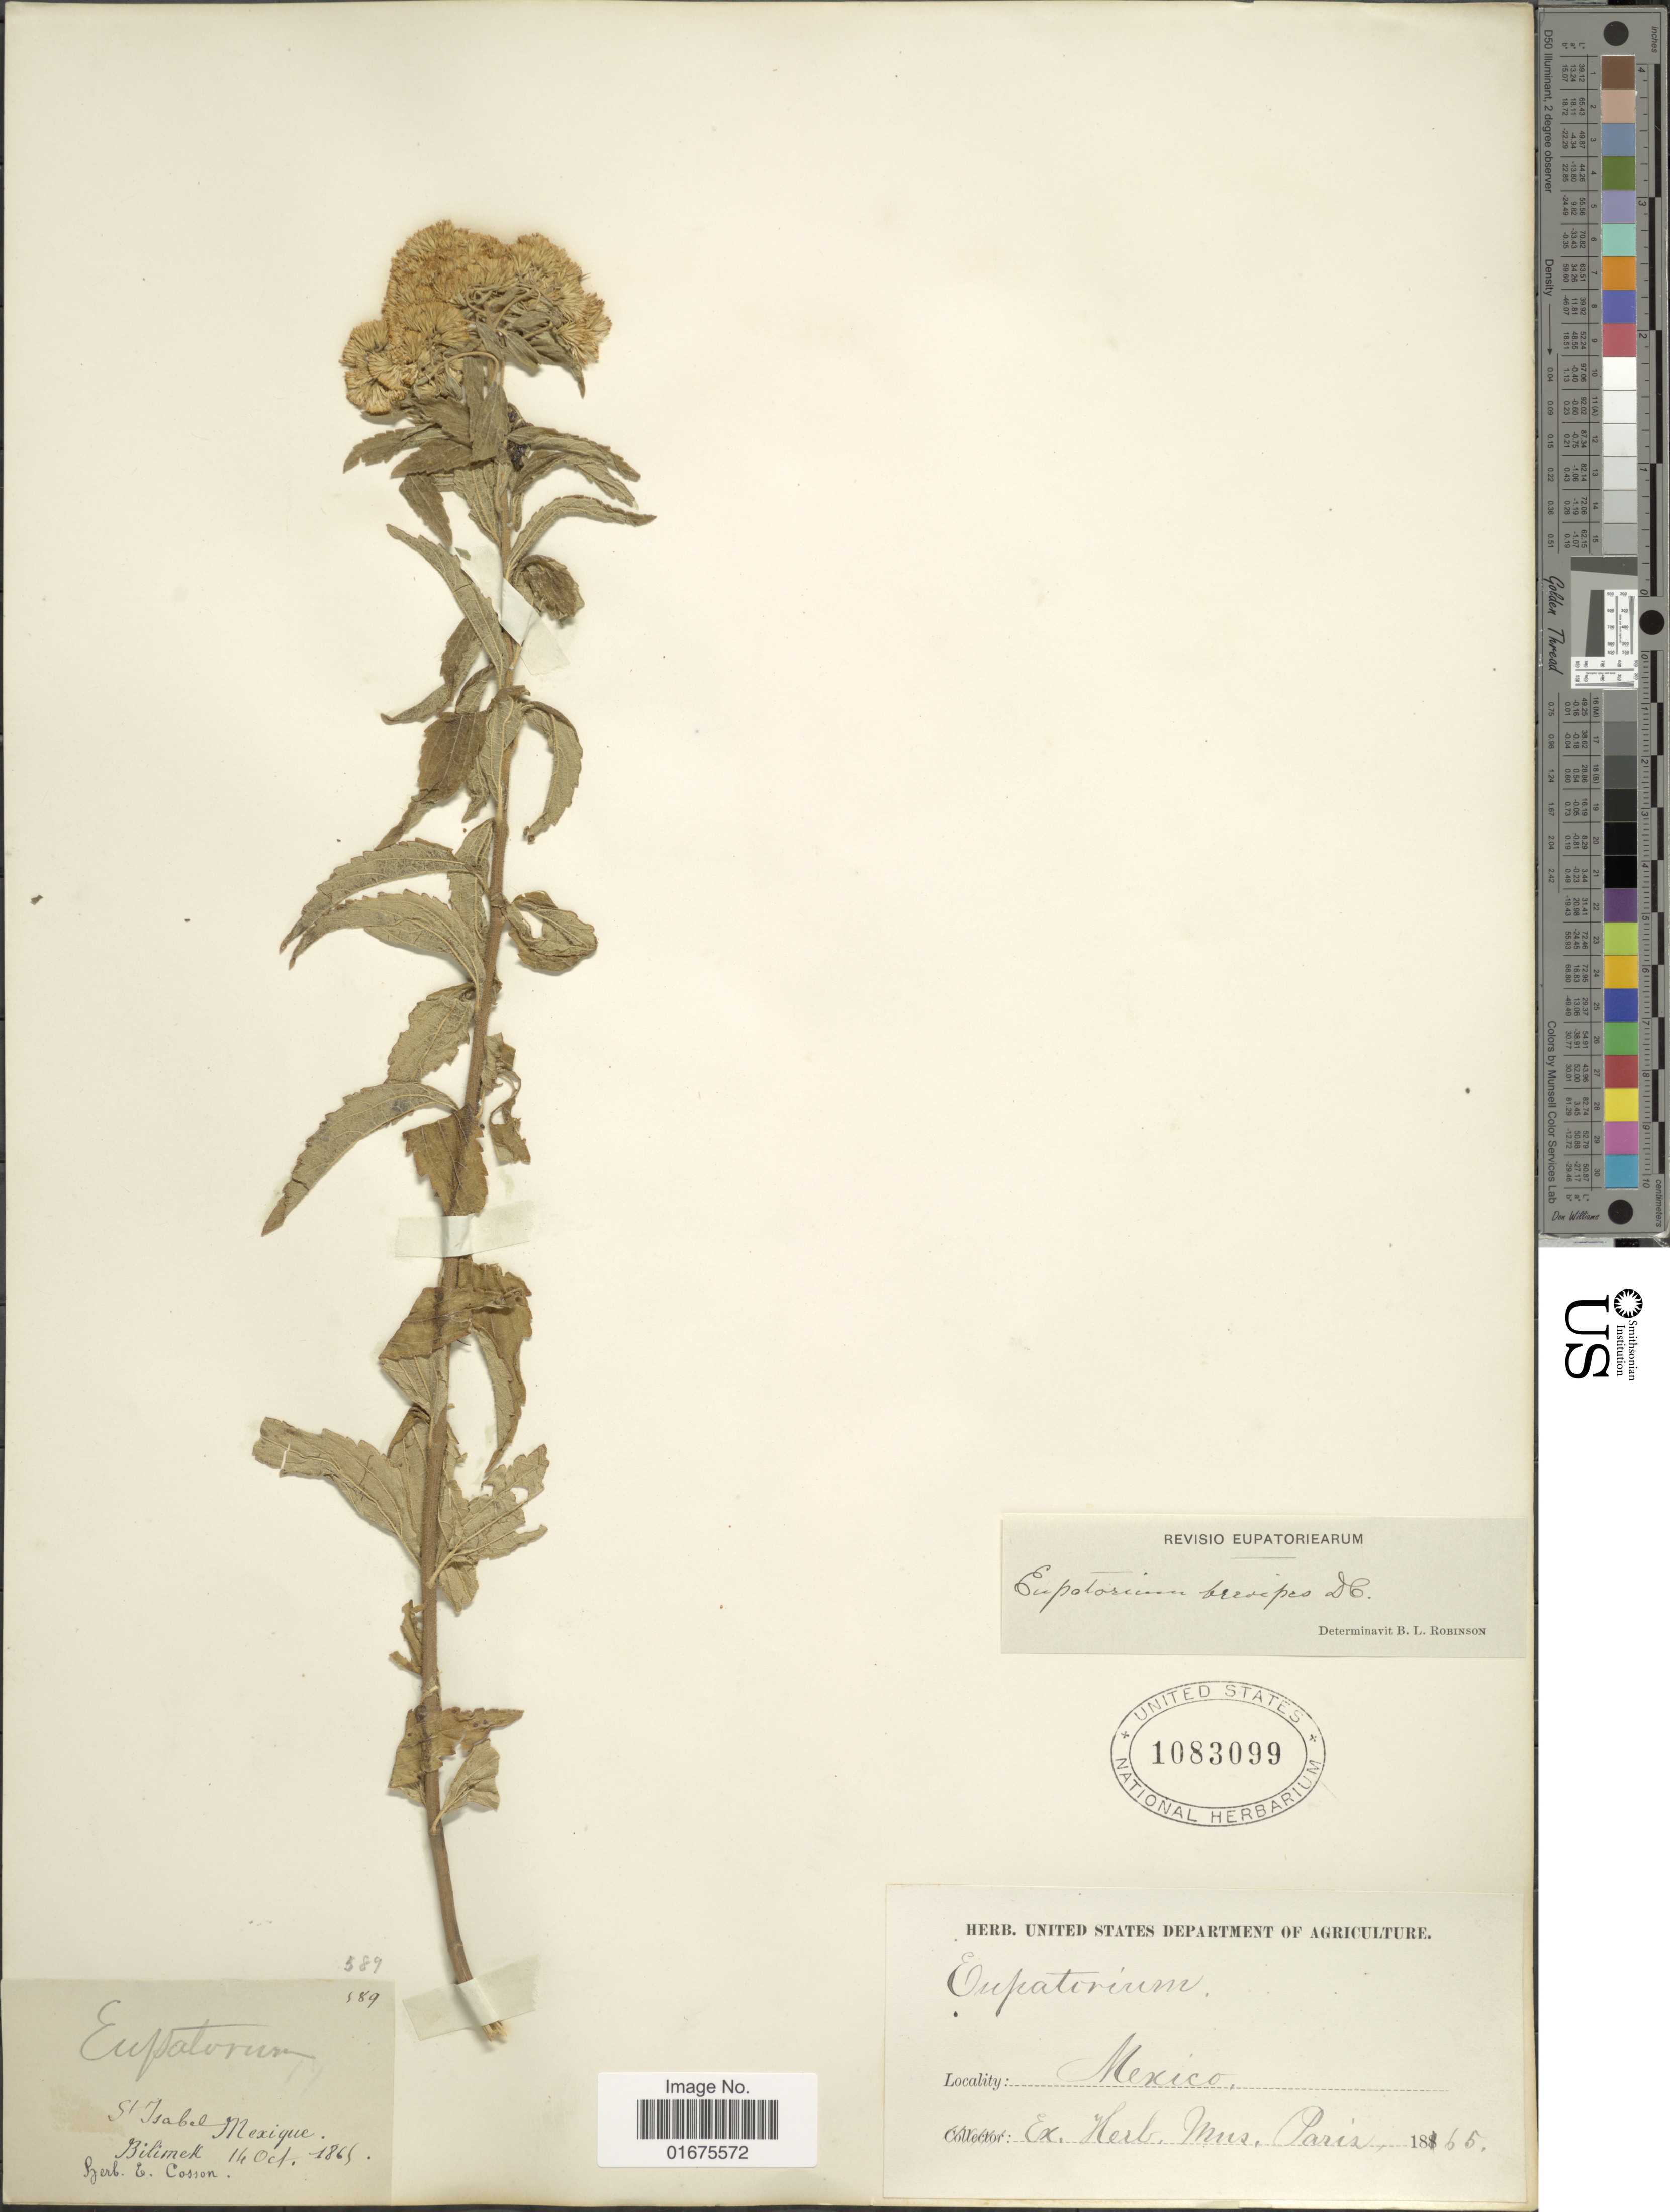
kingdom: Plantae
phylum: Tracheophyta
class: Magnoliopsida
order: Asterales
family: Asteraceae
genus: Ageratina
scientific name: Ageratina brevipes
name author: (DC.) R.M. King & H. Rob.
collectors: -. Bilimek & ex herb. Cosson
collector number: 589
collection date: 1865-10-14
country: Mexico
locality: St. Isabel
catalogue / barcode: US 1083099